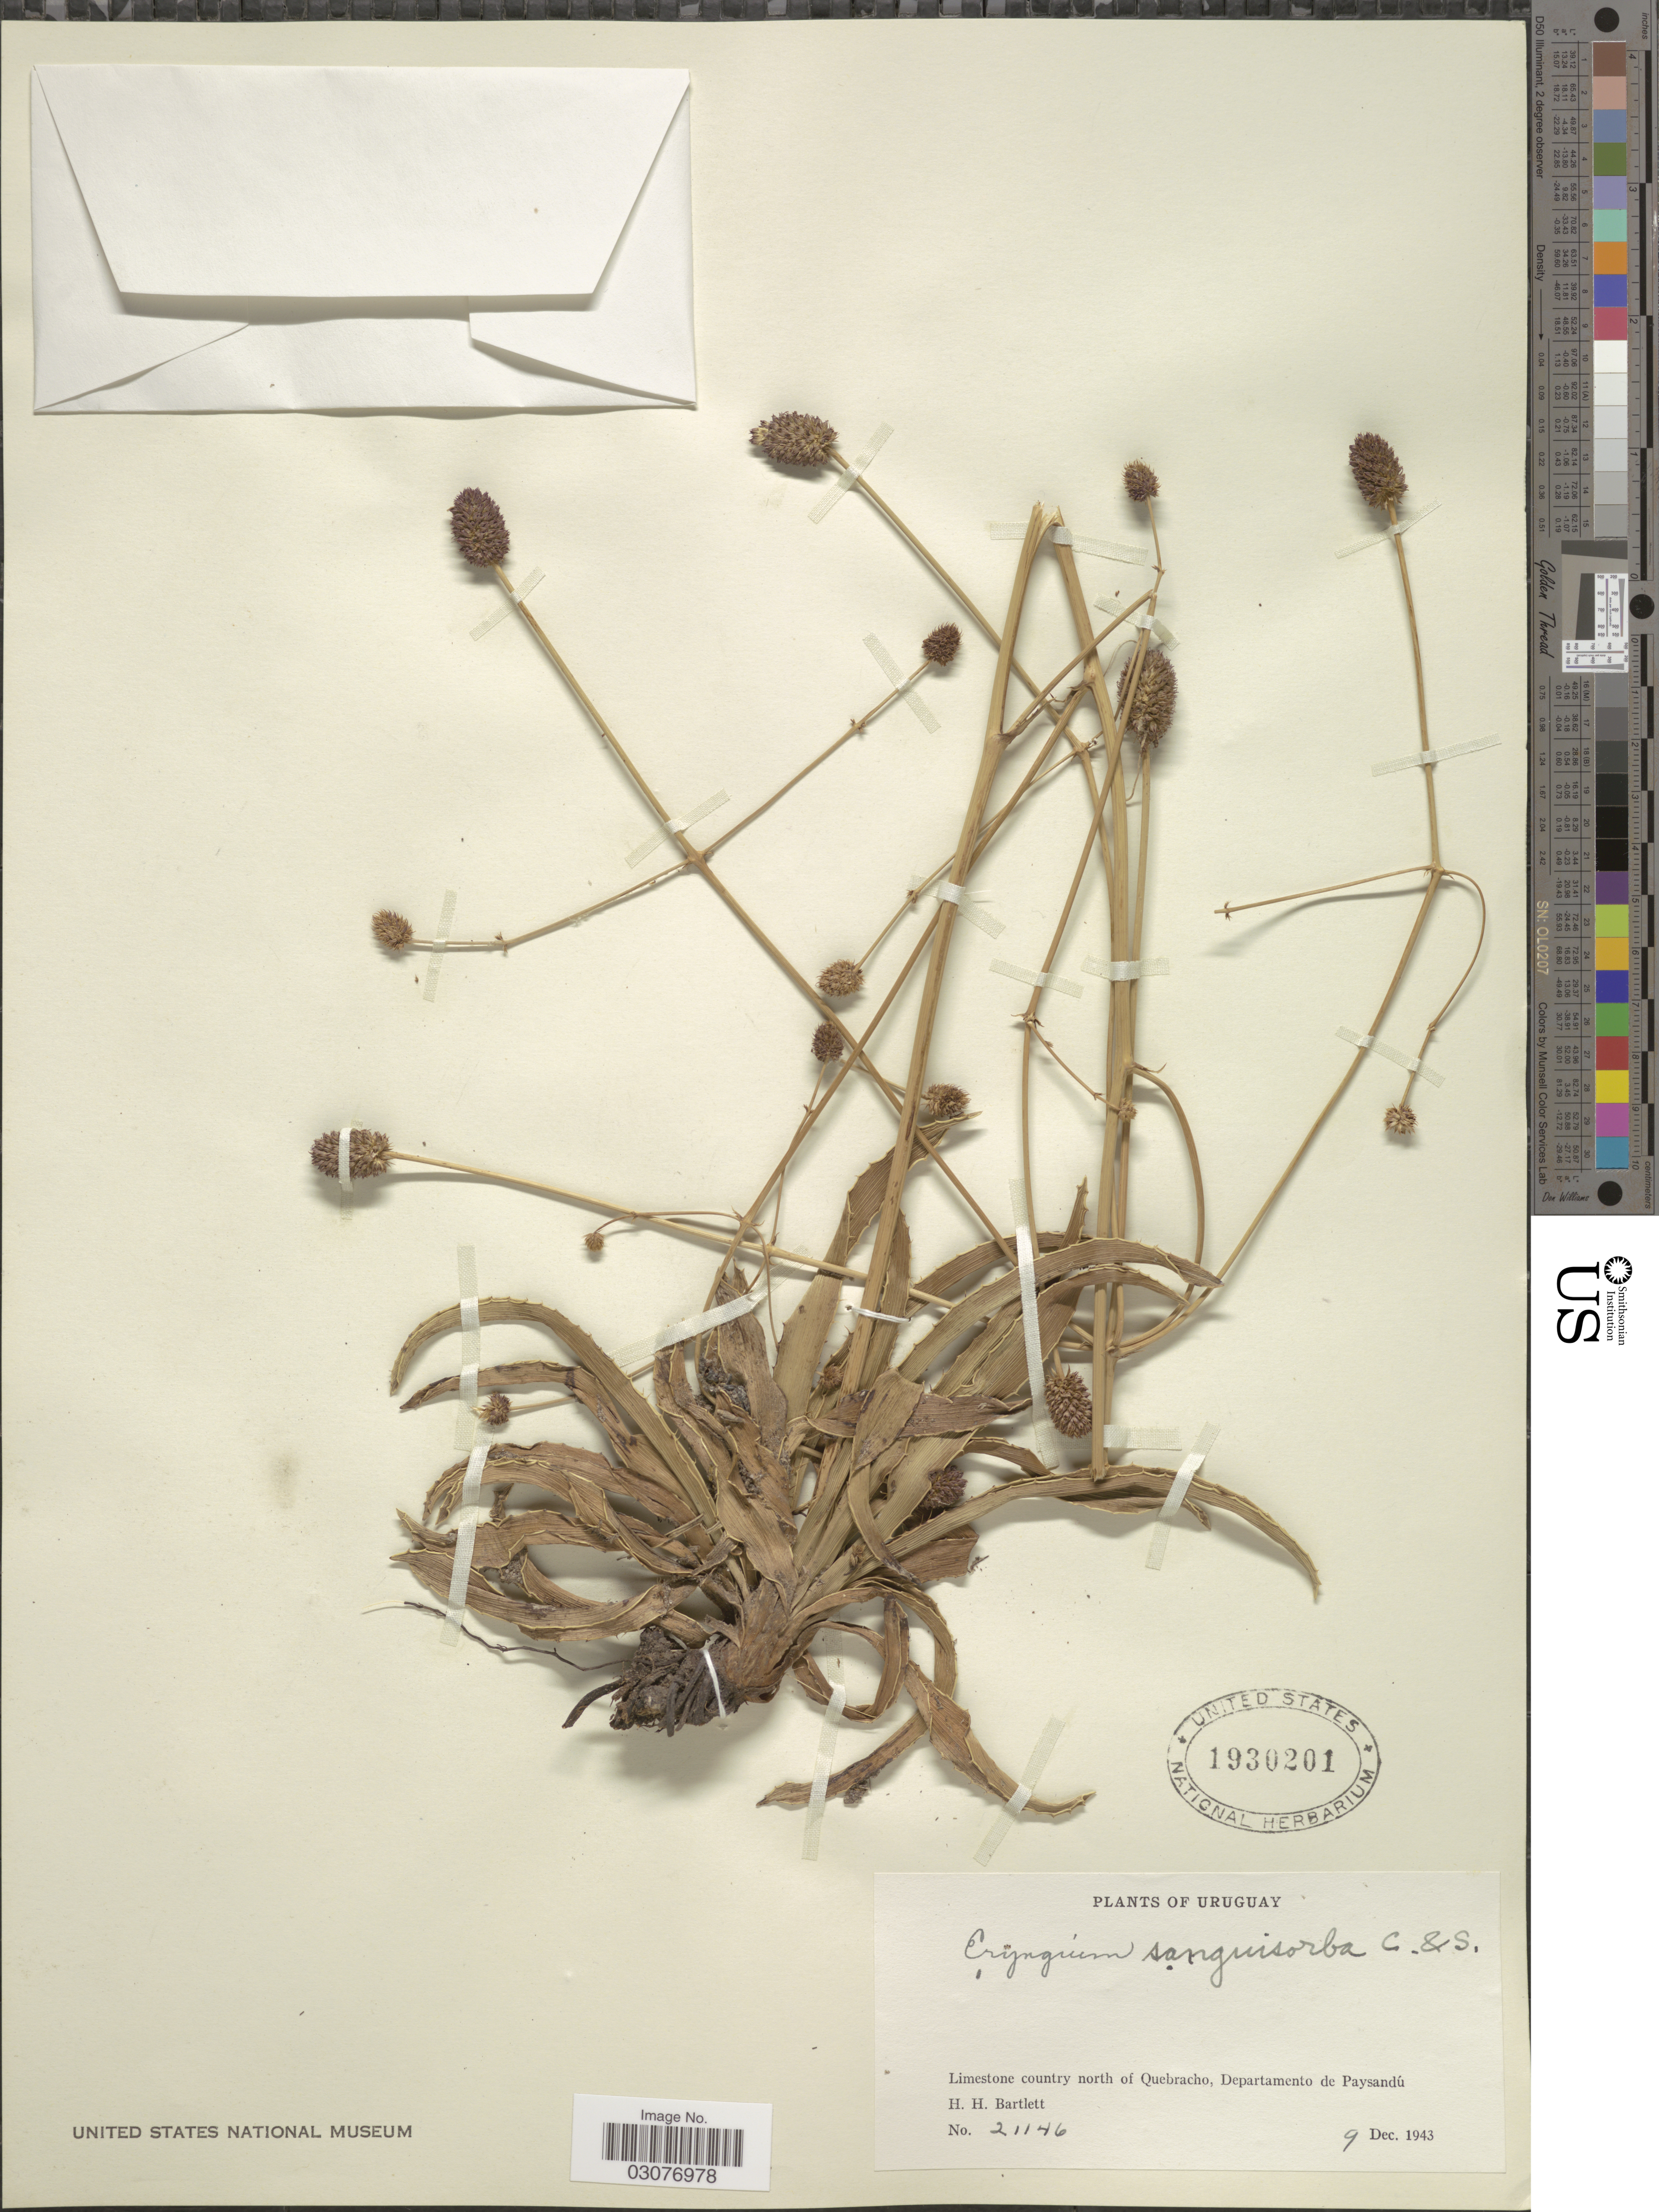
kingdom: Plantae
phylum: Tracheophyta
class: Magnoliopsida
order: Apiales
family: Apiaceae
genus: Eryngium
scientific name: Eryngium sanguisorba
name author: Cham. & Schltdl.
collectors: H. H. Bartlett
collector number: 21146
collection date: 1943-12-09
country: Uruguay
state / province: Paysandu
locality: Limestone country north of Quebracho, Departamento de Paysandú.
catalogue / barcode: US 1930201